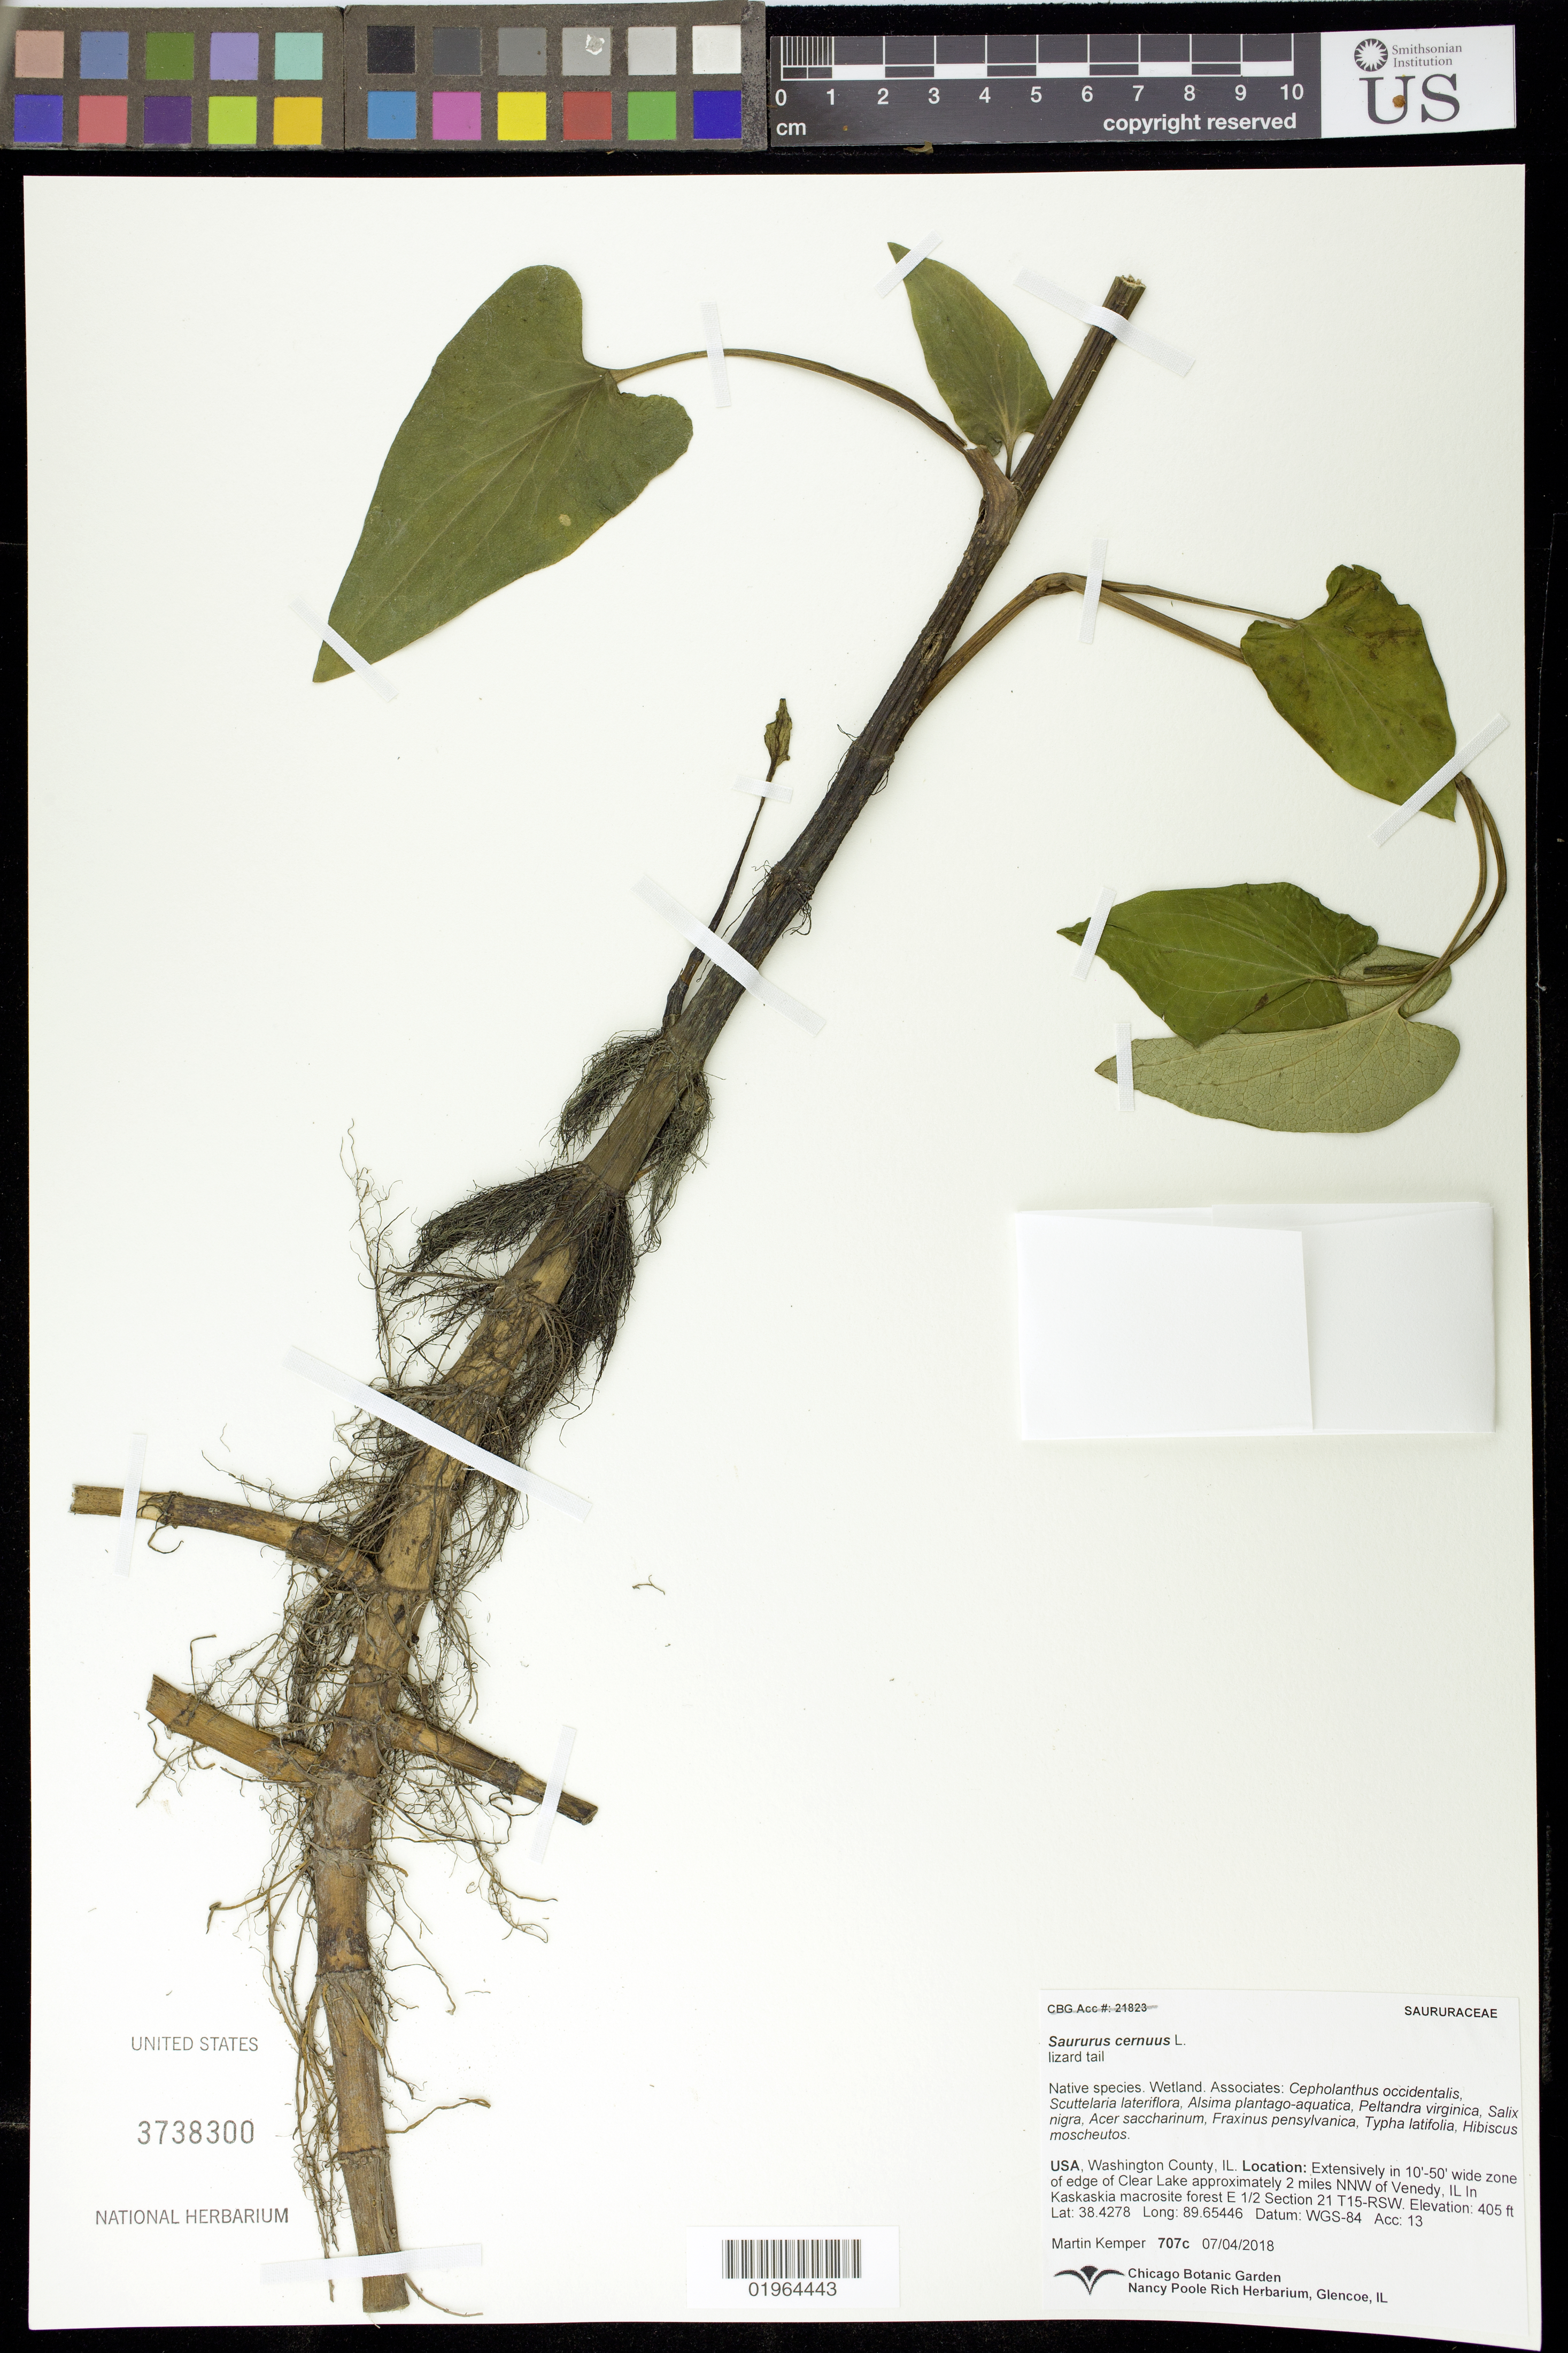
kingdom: Plantae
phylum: Tracheophyta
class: Magnoliopsida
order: Piperales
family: Saururaceae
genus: Saururus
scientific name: Saururus cernuus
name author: L.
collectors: M. Kemper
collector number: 707 c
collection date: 2018-07-04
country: United States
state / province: Illinois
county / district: Washington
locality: Clear Lake, 2 mi. NNW of Venedy, E 1/2 Section 21 T15-RSW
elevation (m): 123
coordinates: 38.4278, 89.65446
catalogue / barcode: US 3738300